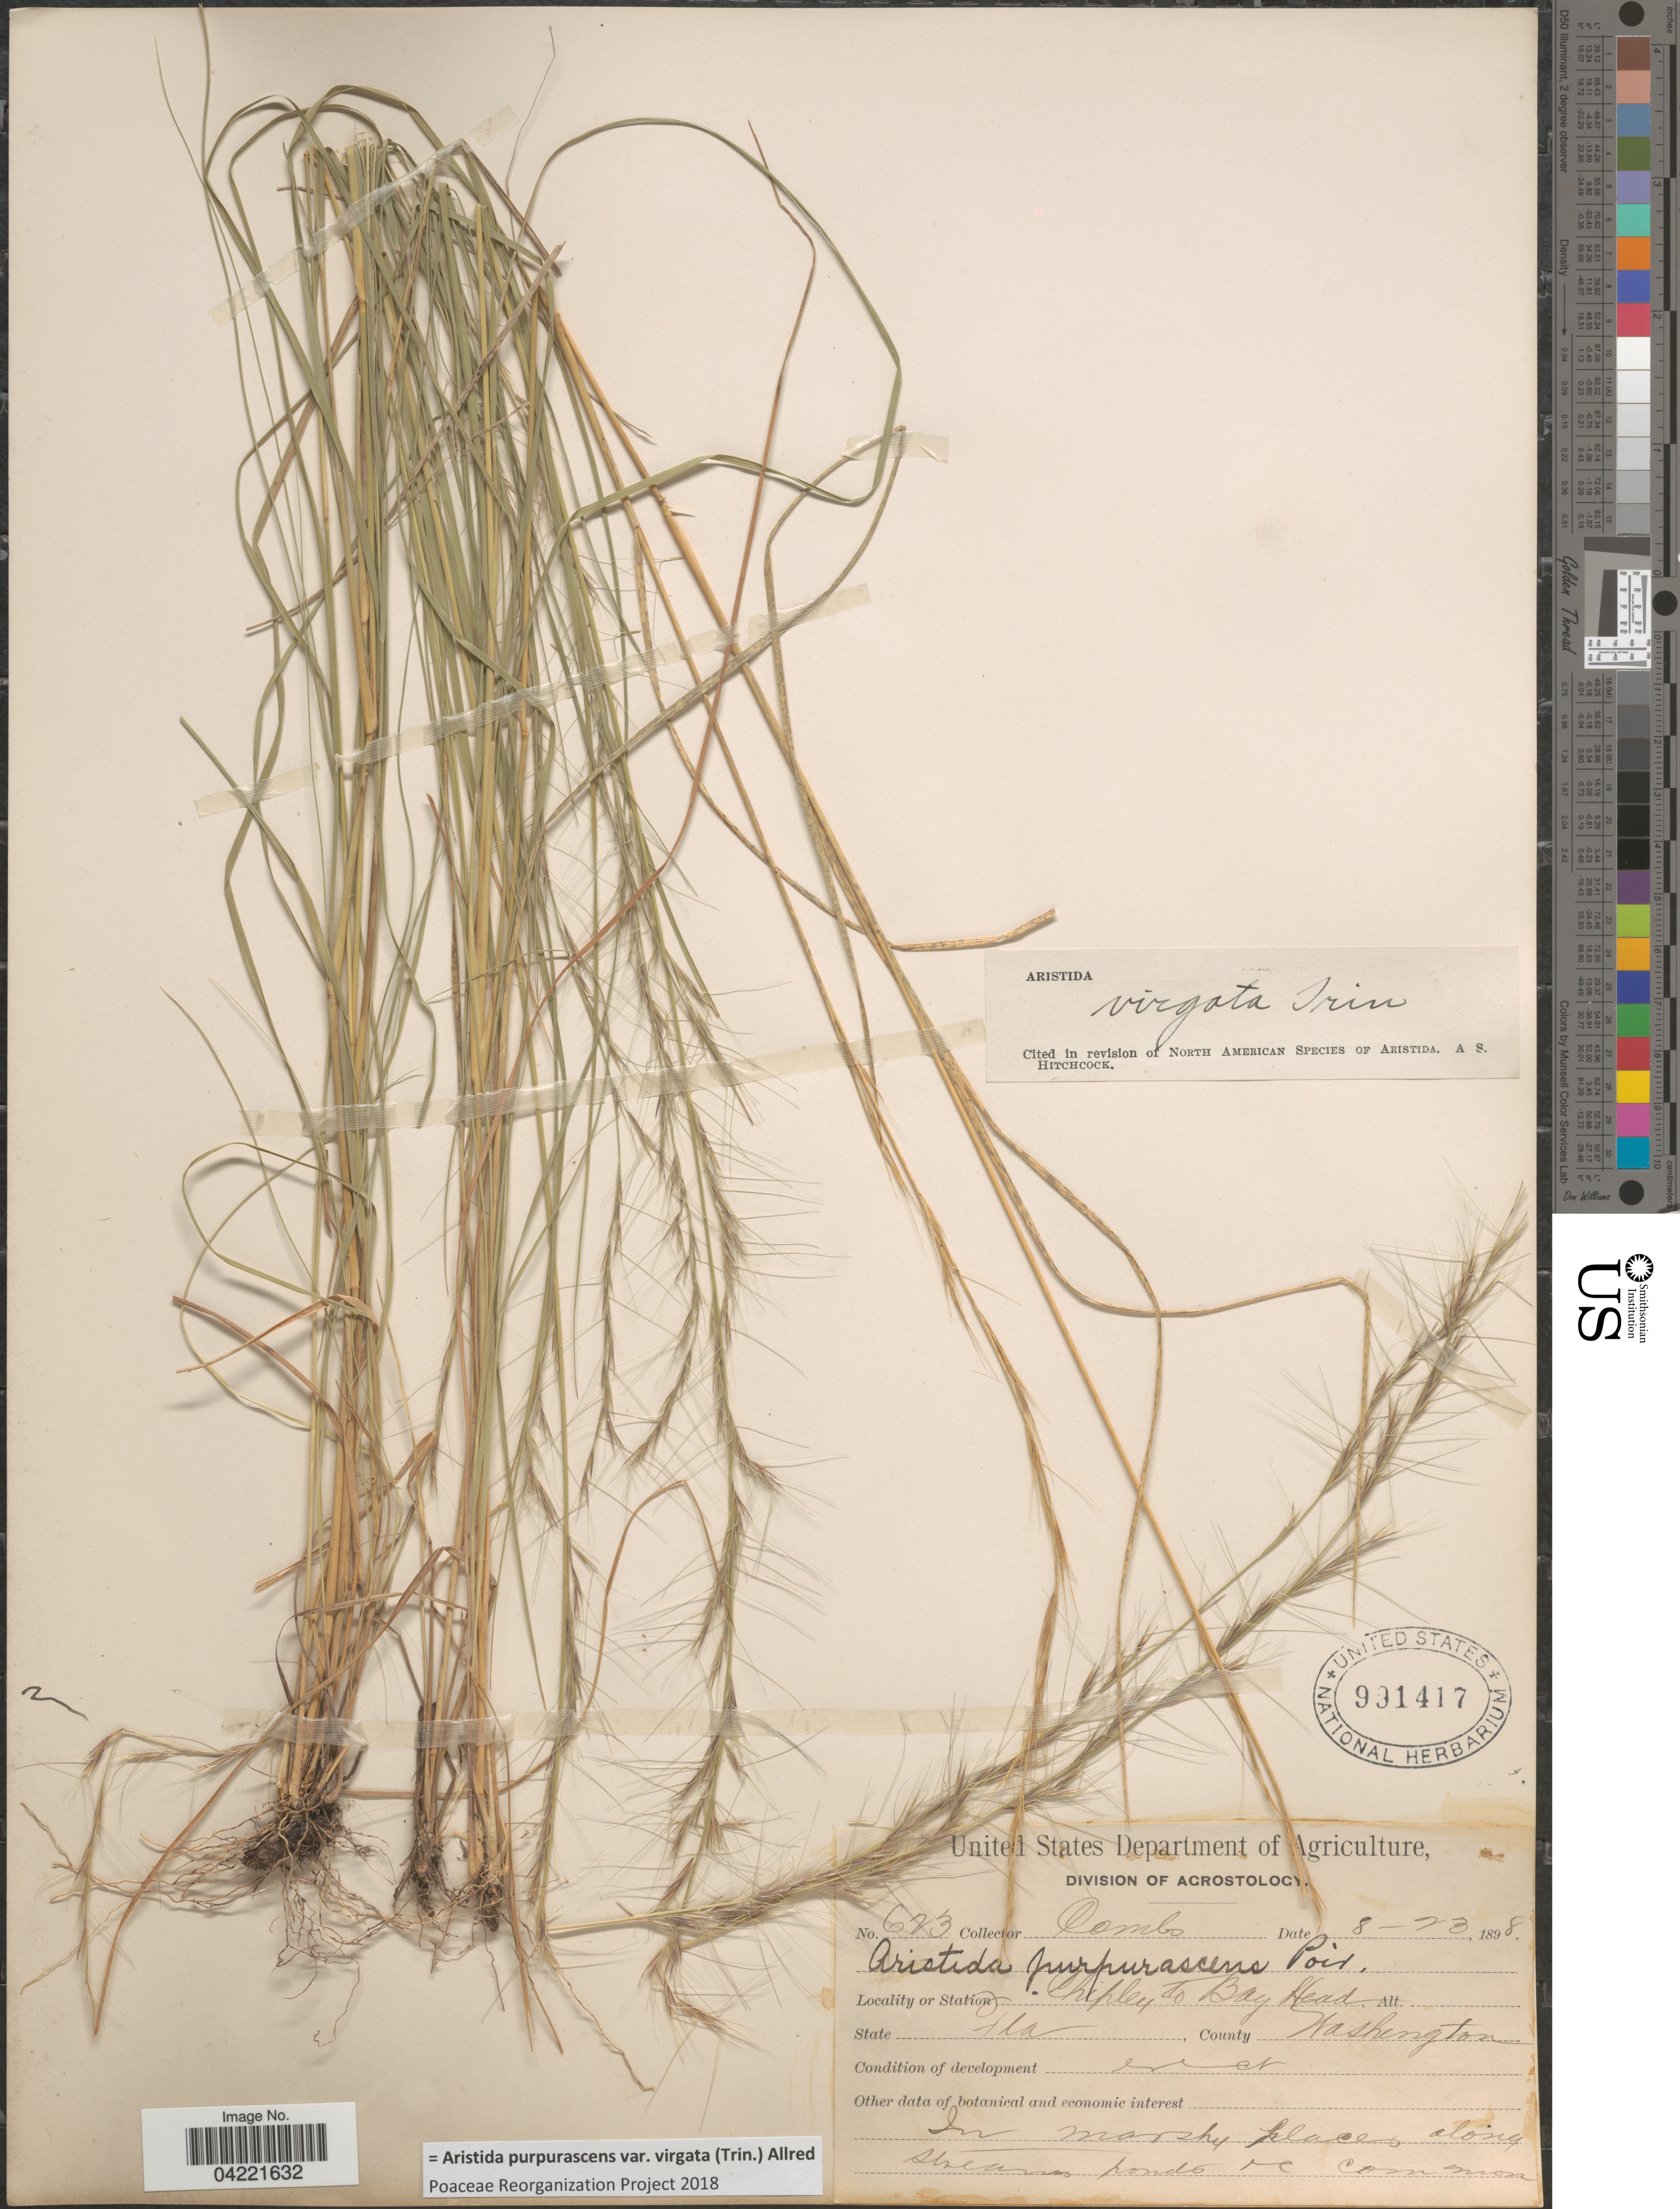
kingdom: Plantae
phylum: Tracheophyta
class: Liliopsida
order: Poales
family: Poaceae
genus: Aristida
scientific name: Aristida purpurascens var. virgata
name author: (Trin.) Allred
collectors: -. Combs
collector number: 623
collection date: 1898-08-23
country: United States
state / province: Florida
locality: Station [unsure placement] Chipley to Bay Head. County Washington.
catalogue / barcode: US 991417